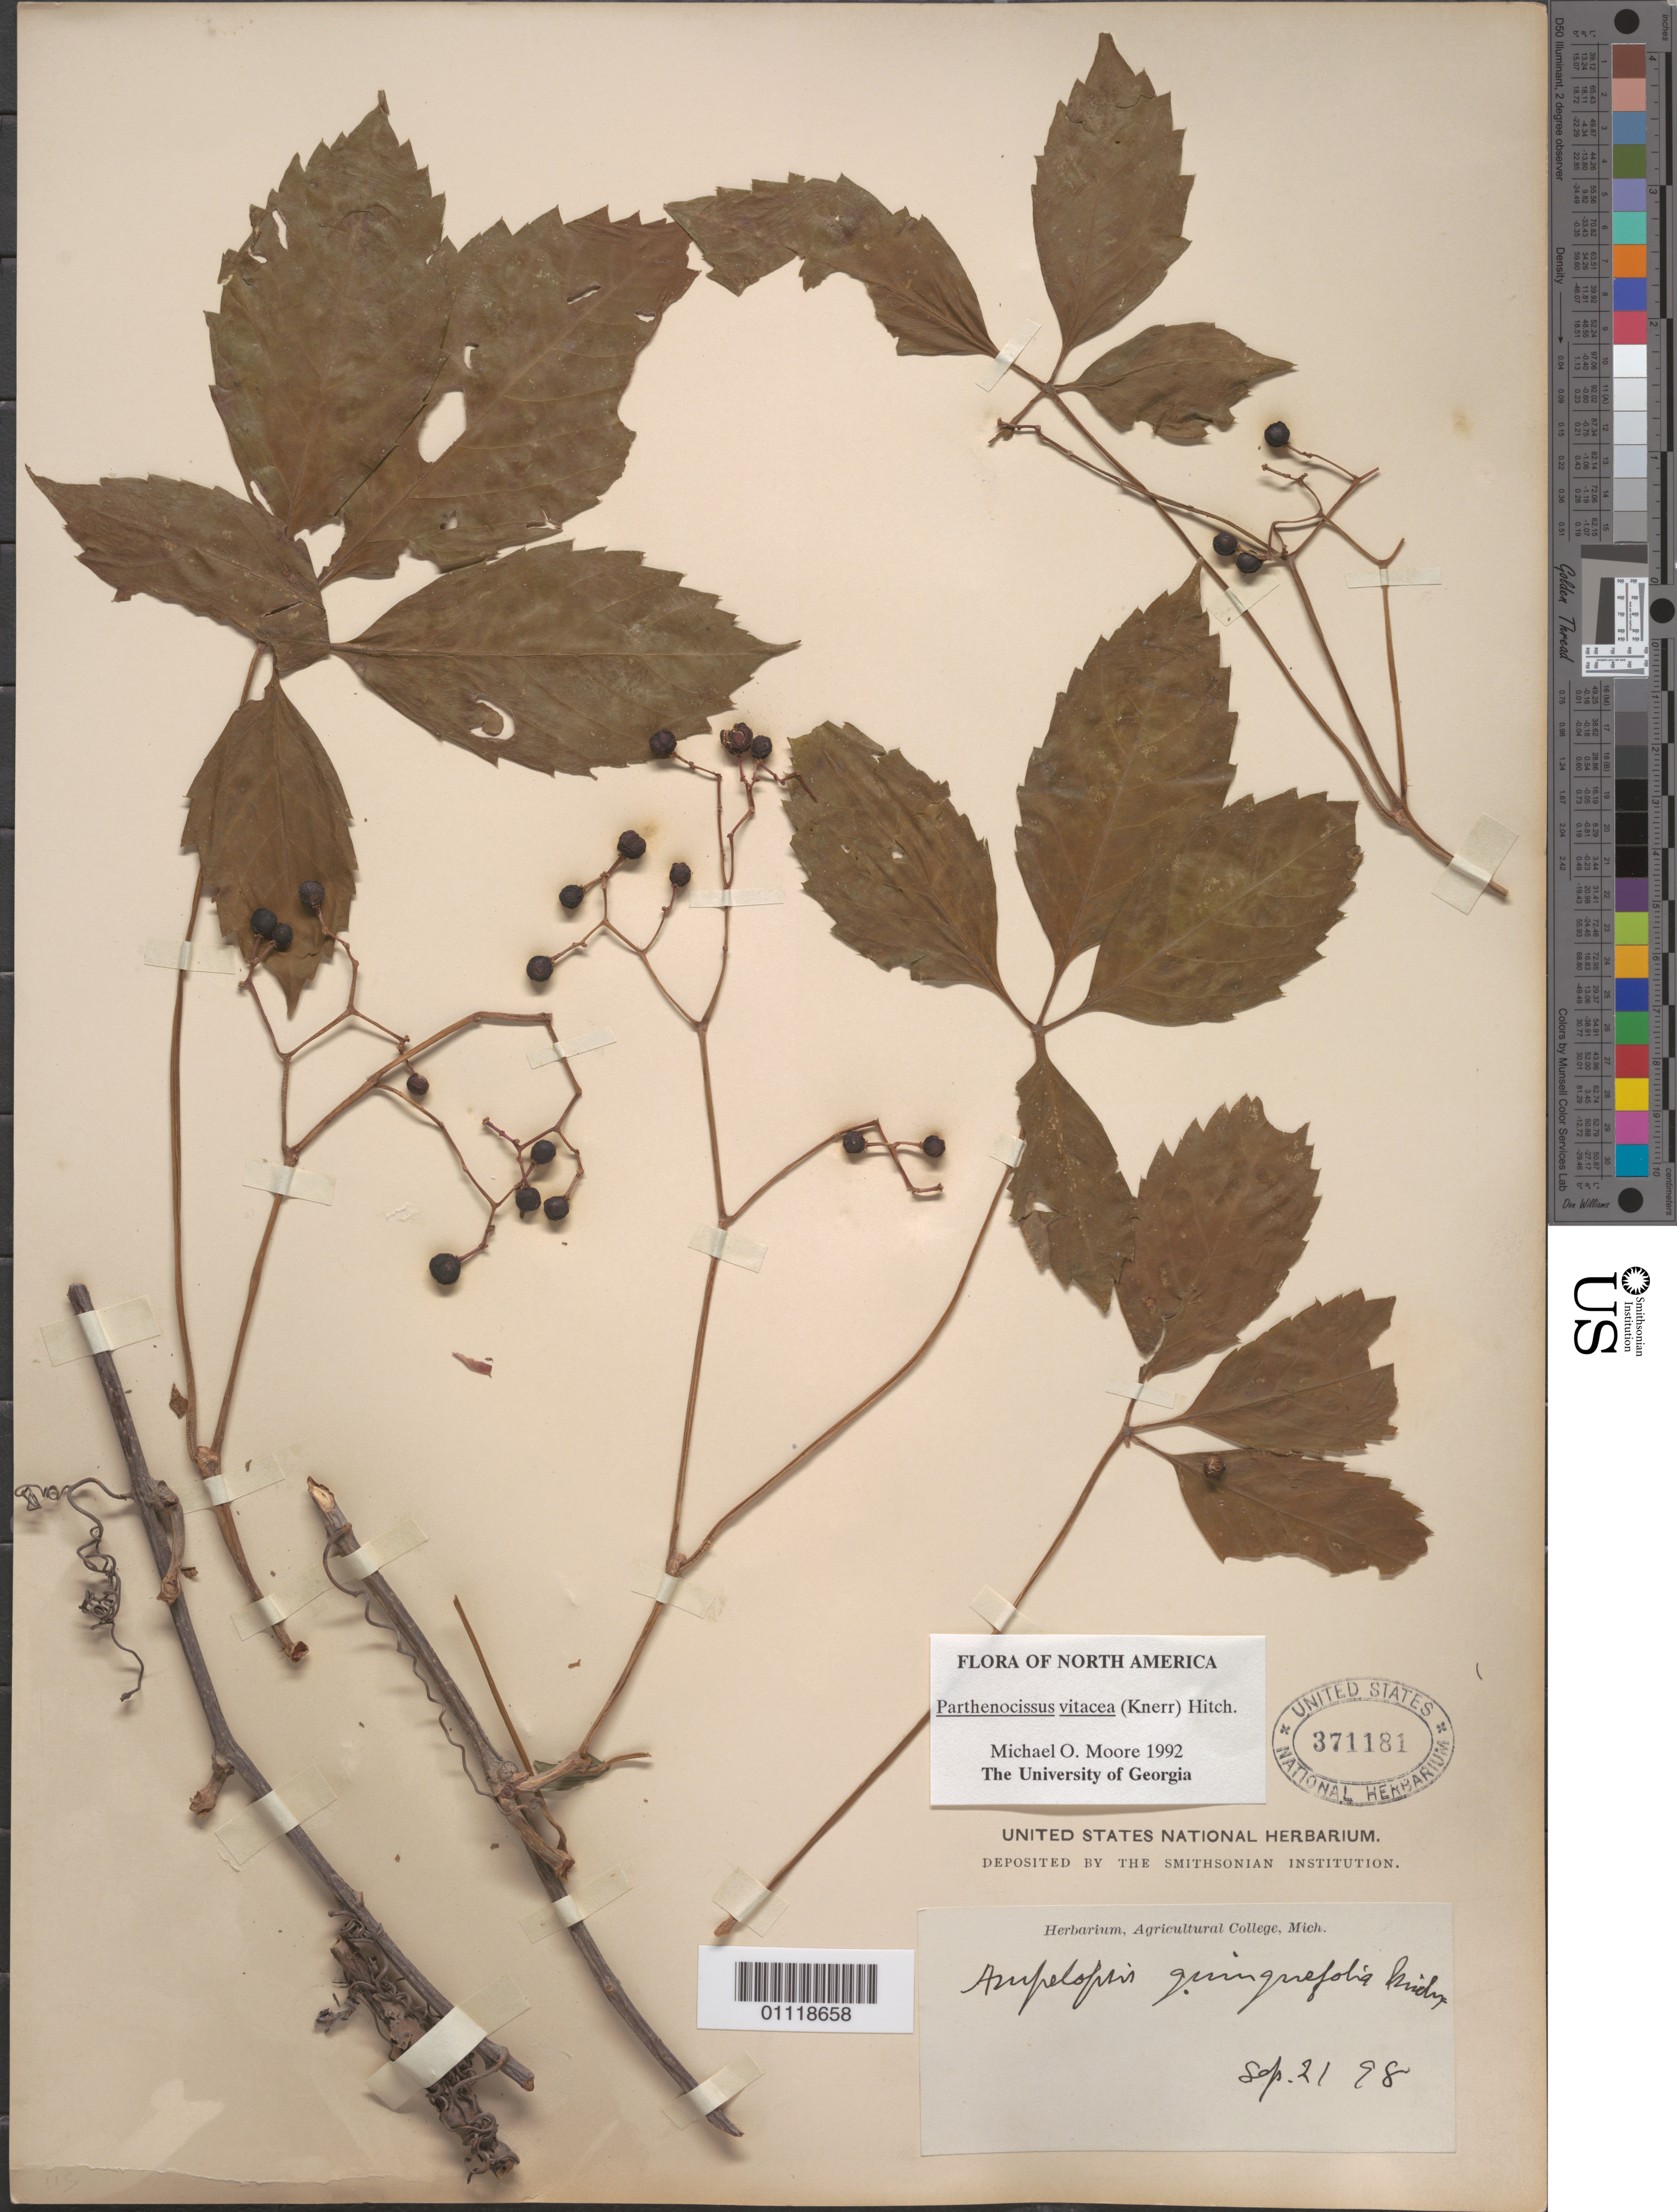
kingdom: Plantae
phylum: Tracheophyta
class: Magnoliopsida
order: Vitales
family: Vitaceae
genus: Parthenocissus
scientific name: Parthenocissus vitacea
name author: (Knerr) Hitchc.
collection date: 1898-09-21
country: United States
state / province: Michigan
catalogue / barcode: US 371181